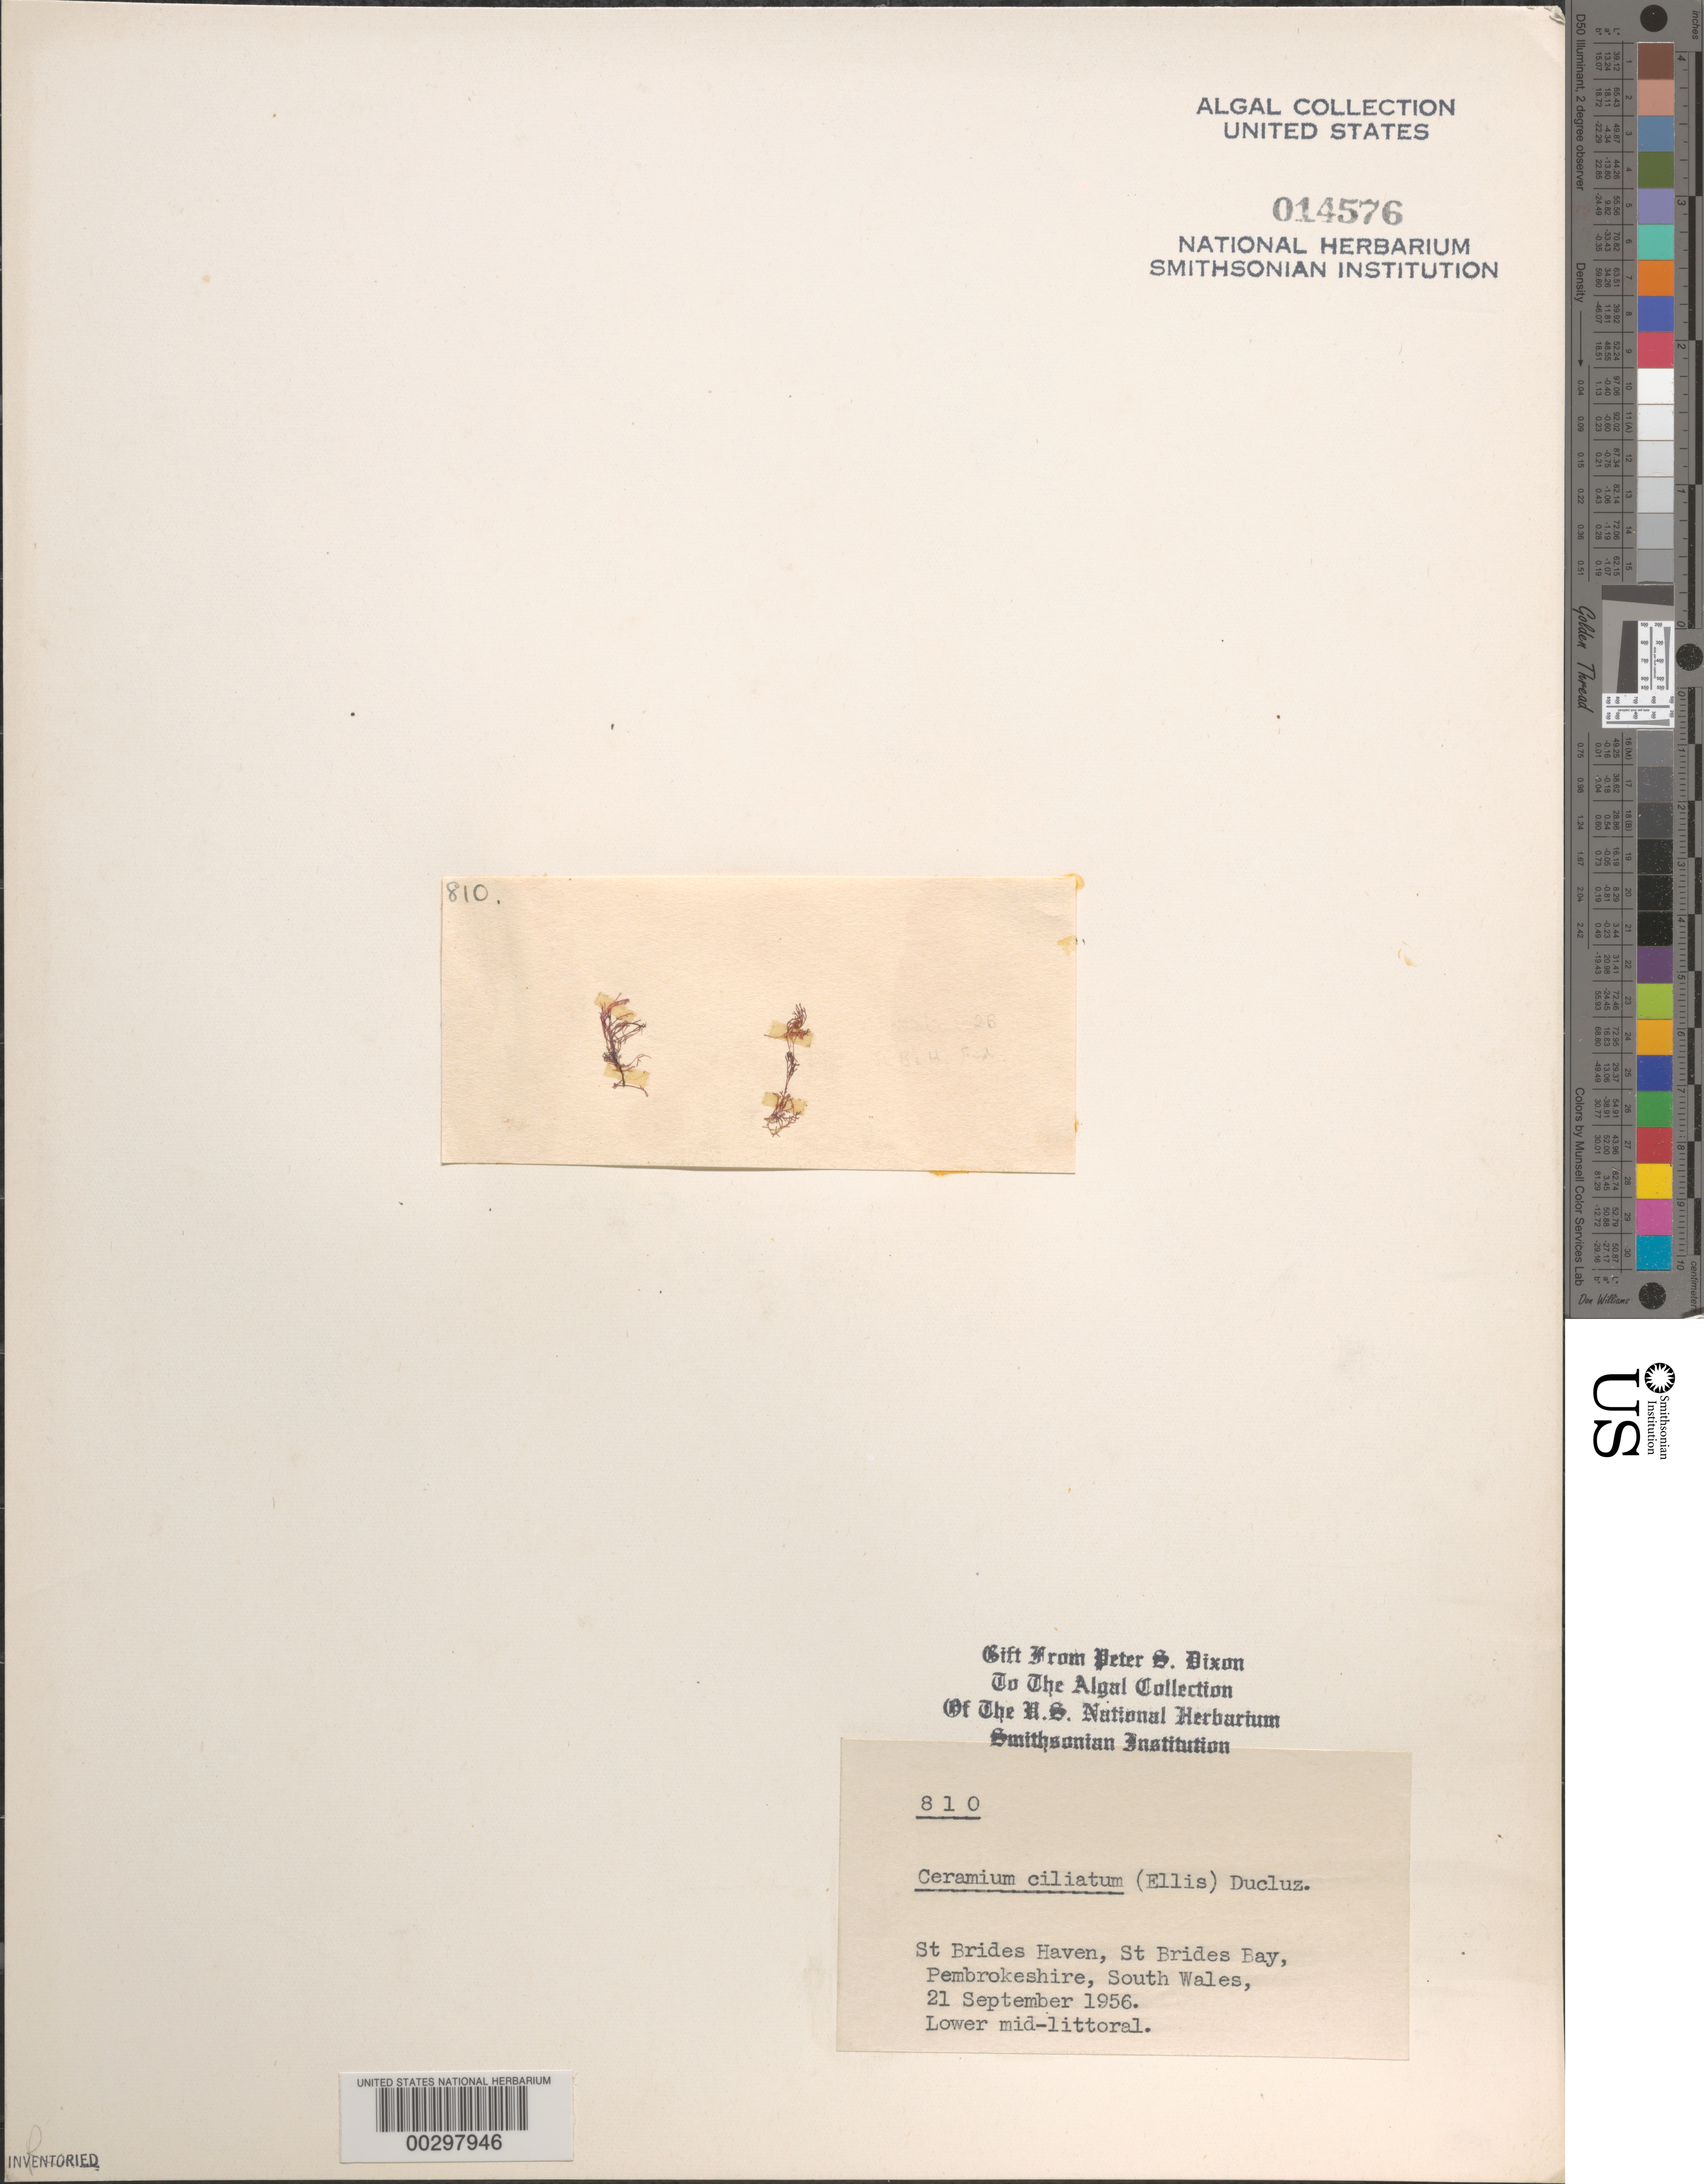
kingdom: Plantae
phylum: Rhodophyta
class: Florideophyceae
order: Ceramiales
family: Ceramiaceae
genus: Ceramium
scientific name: Ceramium ciliatum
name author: (J. Ellis) Ducluzeau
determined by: Dixon, P. S.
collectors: P. S. Dixon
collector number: PSD 810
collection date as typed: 21 Sep 1956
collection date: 1956-09-21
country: United Kingdom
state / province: Wales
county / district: Dyfed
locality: St. Brides Haven, St. Brides Bay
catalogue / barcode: US 14576